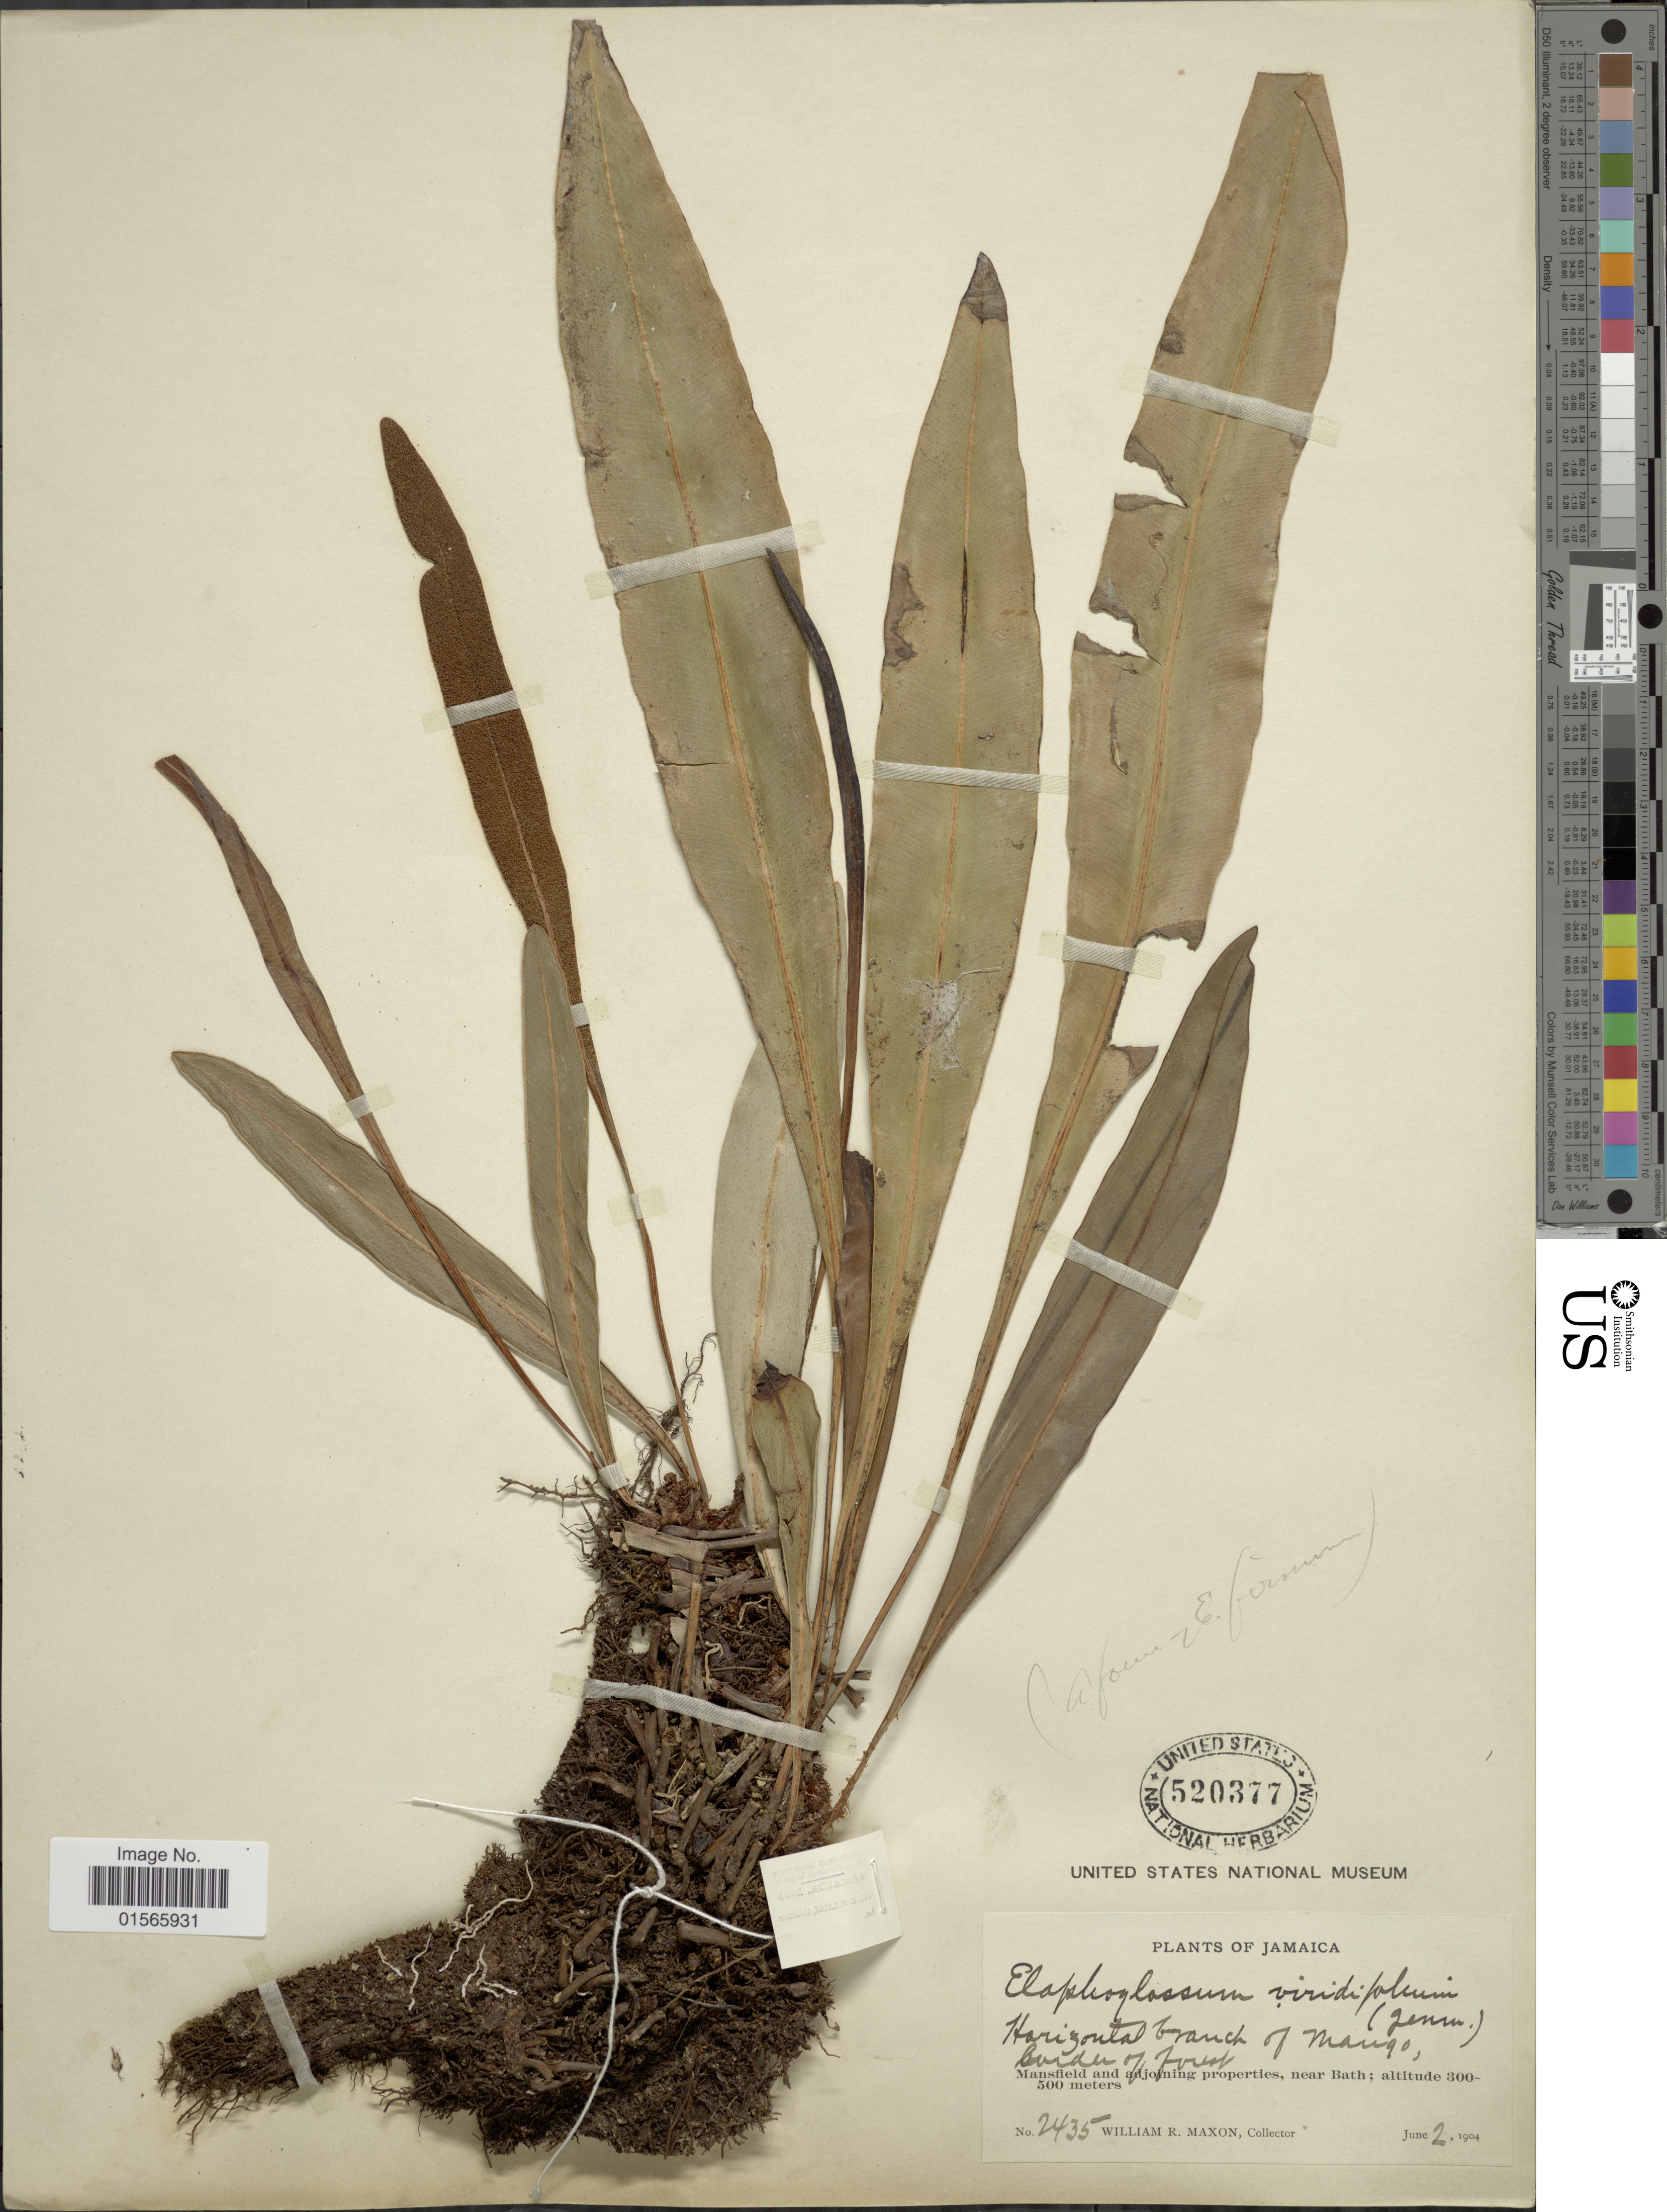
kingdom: Plantae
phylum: Tracheophyta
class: Polypodiopsida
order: Polypodiales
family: Dryopteridaceae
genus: Elaphoglossum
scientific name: Elaphoglossum simplex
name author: (Sw.) Schott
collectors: W. R. Maxon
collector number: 2435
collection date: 1904-06-02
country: Jamaica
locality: Horizontal branch of mango border of forest, Mansfield and adjoining properties, near Bath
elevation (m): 300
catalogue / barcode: US 520377